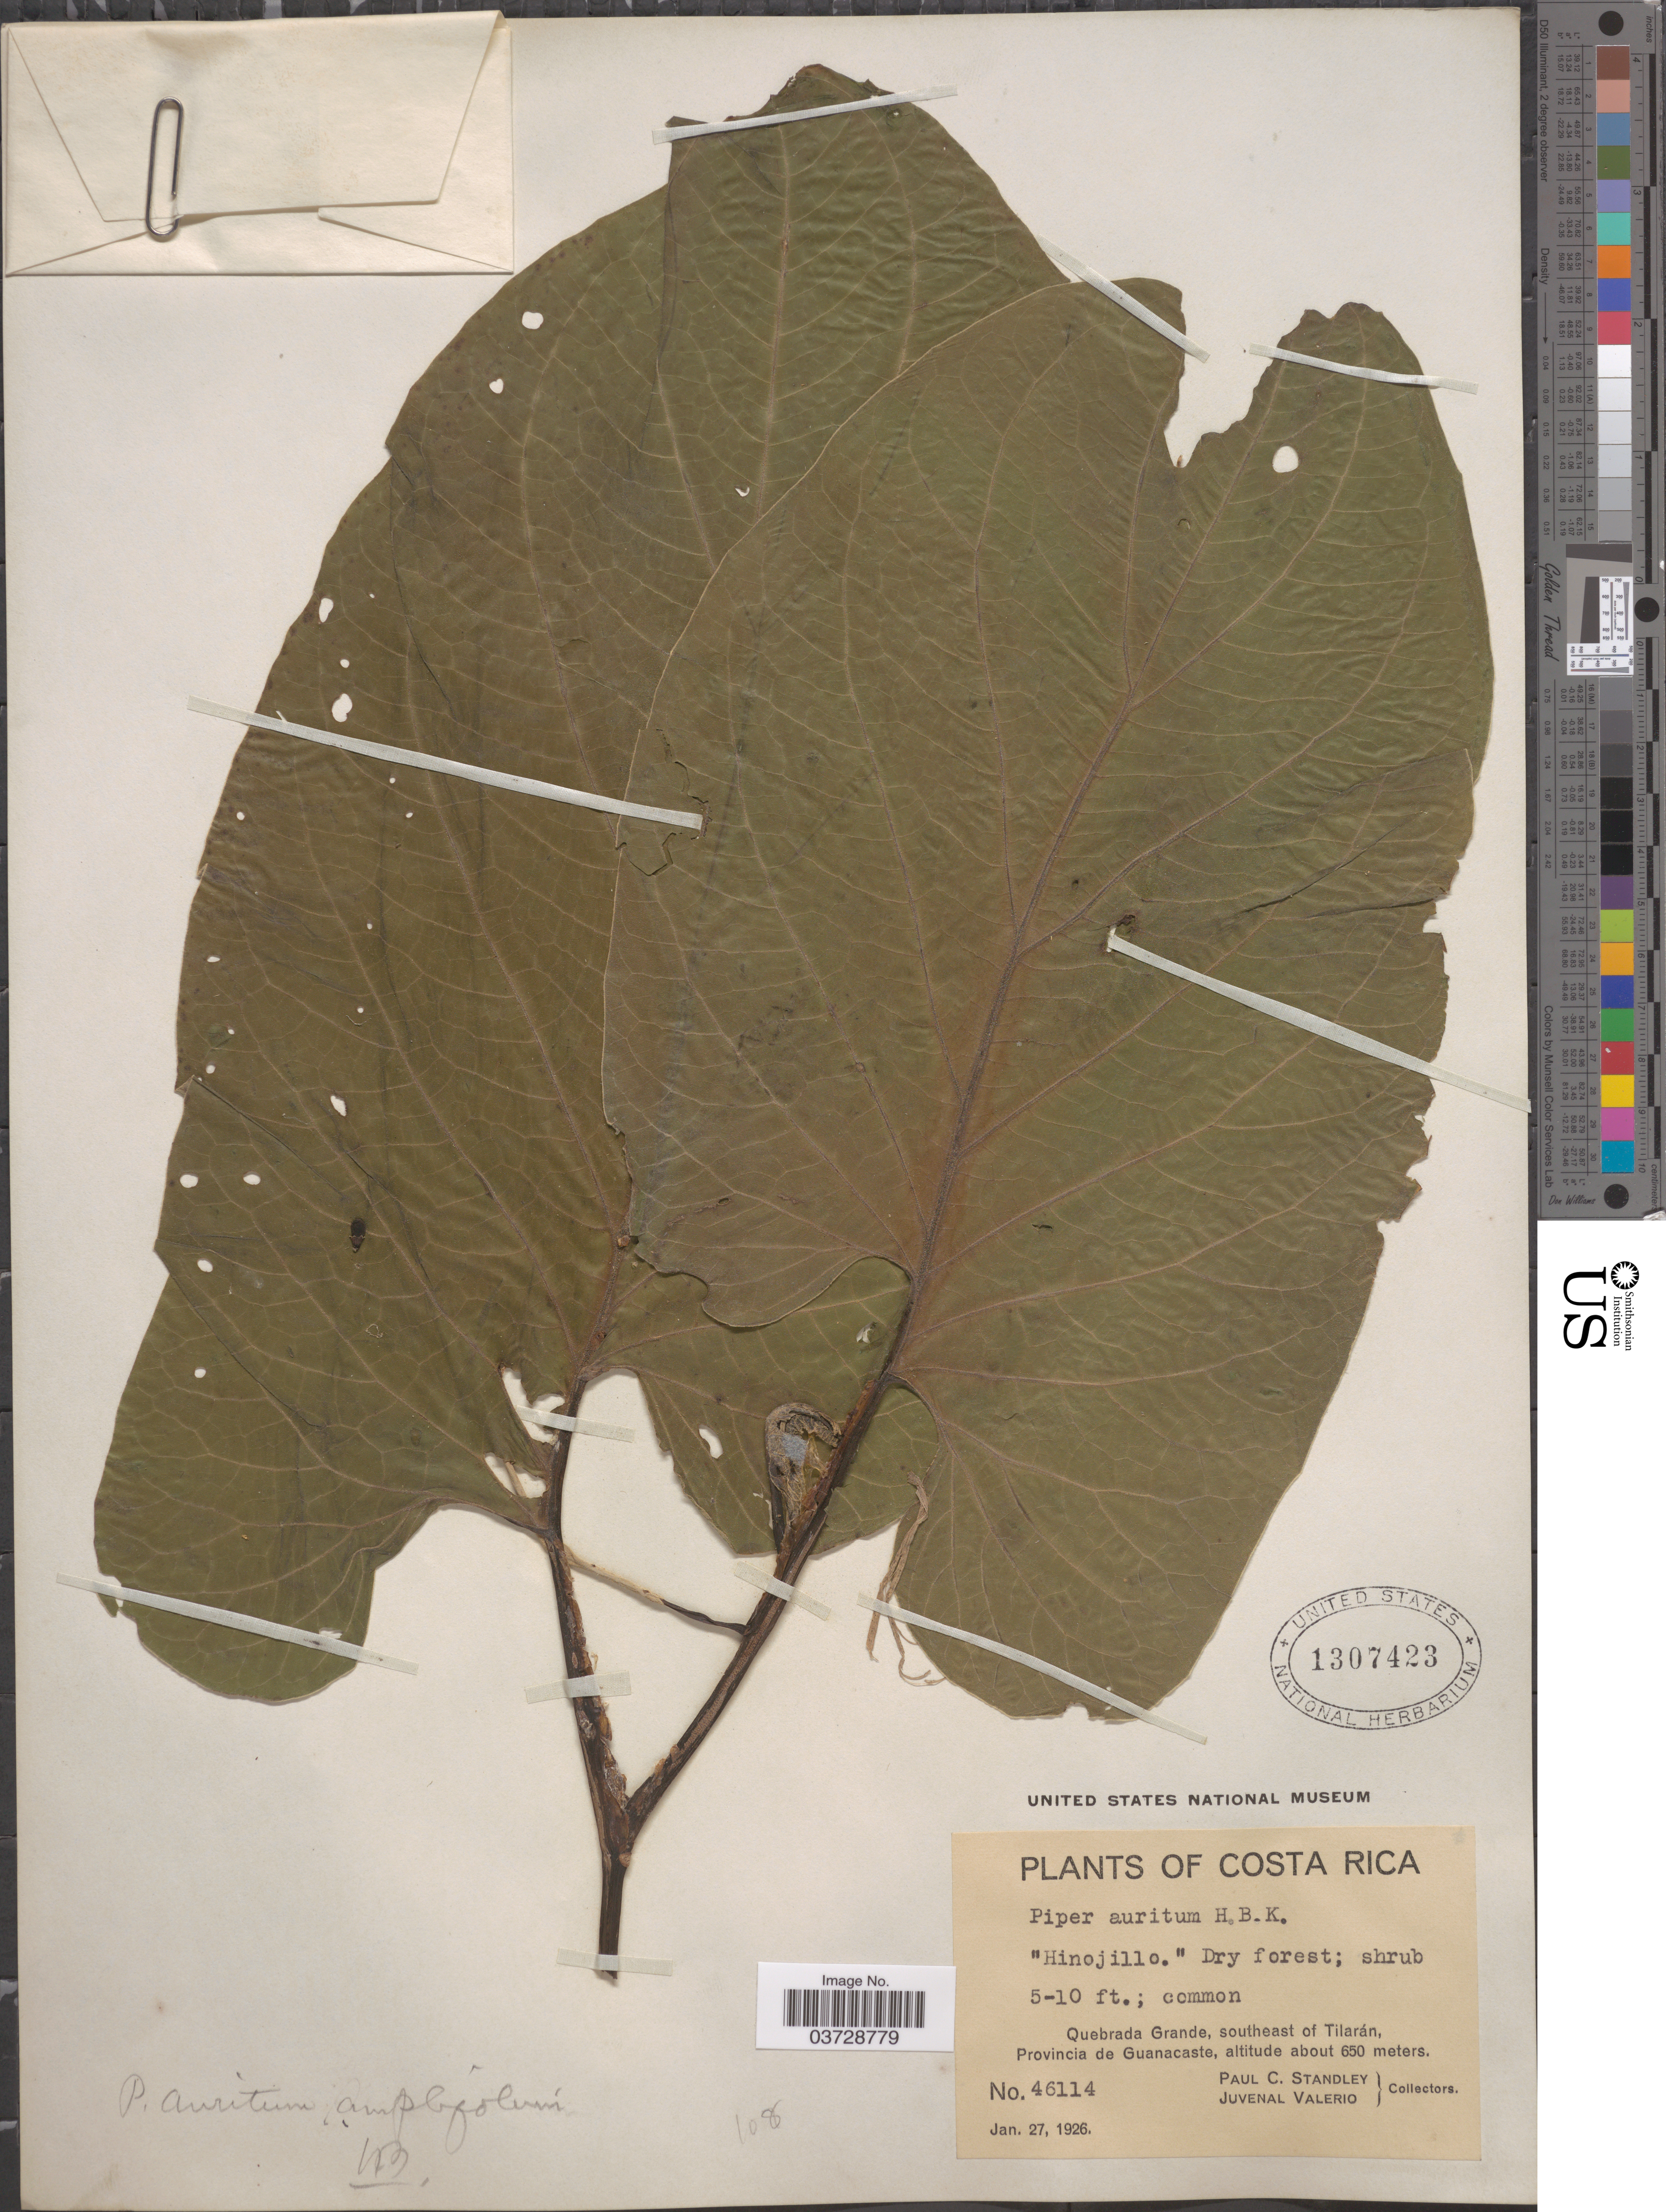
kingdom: Plantae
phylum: Tracheophyta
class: Magnoliopsida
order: Piperales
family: Piperaceae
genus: Piper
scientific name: Piper auritum var. amplifolium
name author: C. DC.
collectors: P. C. Standley & J. Valerio R.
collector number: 46114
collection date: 1926-01-27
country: Costa Rica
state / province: Guanacaste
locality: Quebrada Grande, southeast of Tilarán.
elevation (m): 650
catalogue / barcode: US 1307423